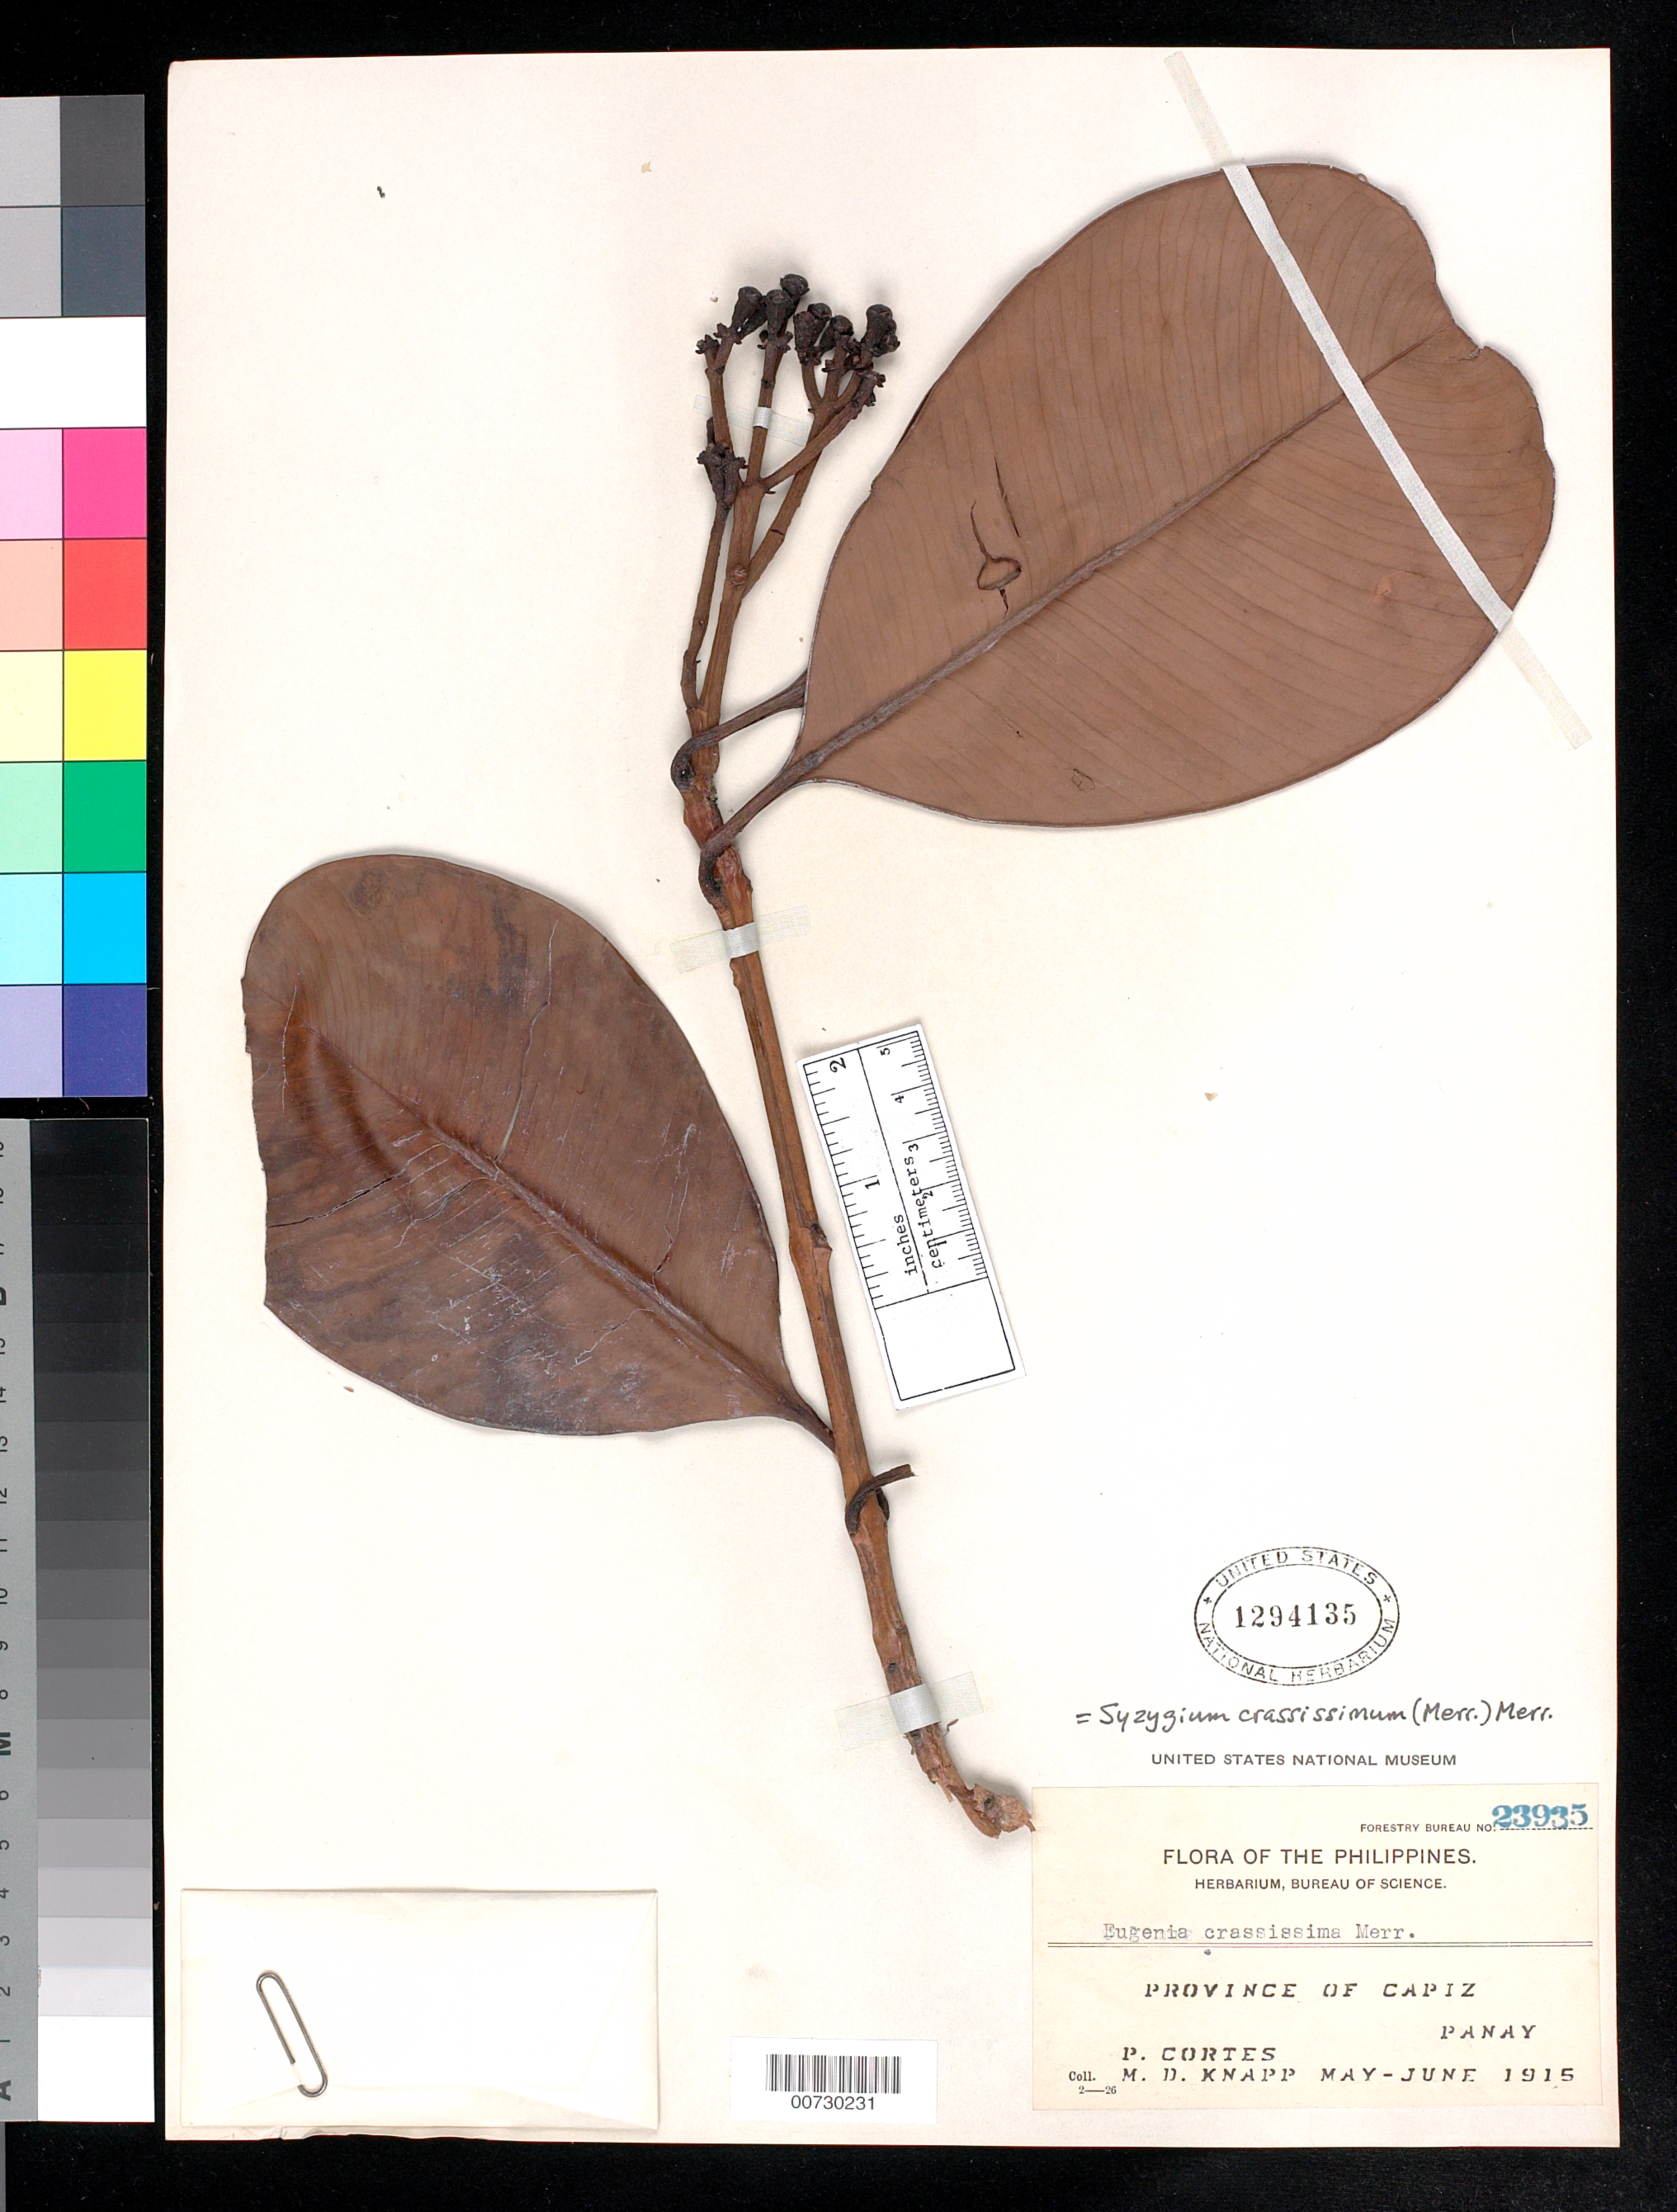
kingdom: Plantae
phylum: Tracheophyta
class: Magnoliopsida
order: Myrtales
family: Myrtaceae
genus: Syzygium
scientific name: Syzygium crassissimum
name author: (Merr.) Merr.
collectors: P. Cortes & M. Knapp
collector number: For. Bur. 23935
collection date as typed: May 1915 to -- Jun 1915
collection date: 1915-05/1915-06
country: Philippines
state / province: Western Visayas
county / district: Capiz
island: Panay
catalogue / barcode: US 1294135